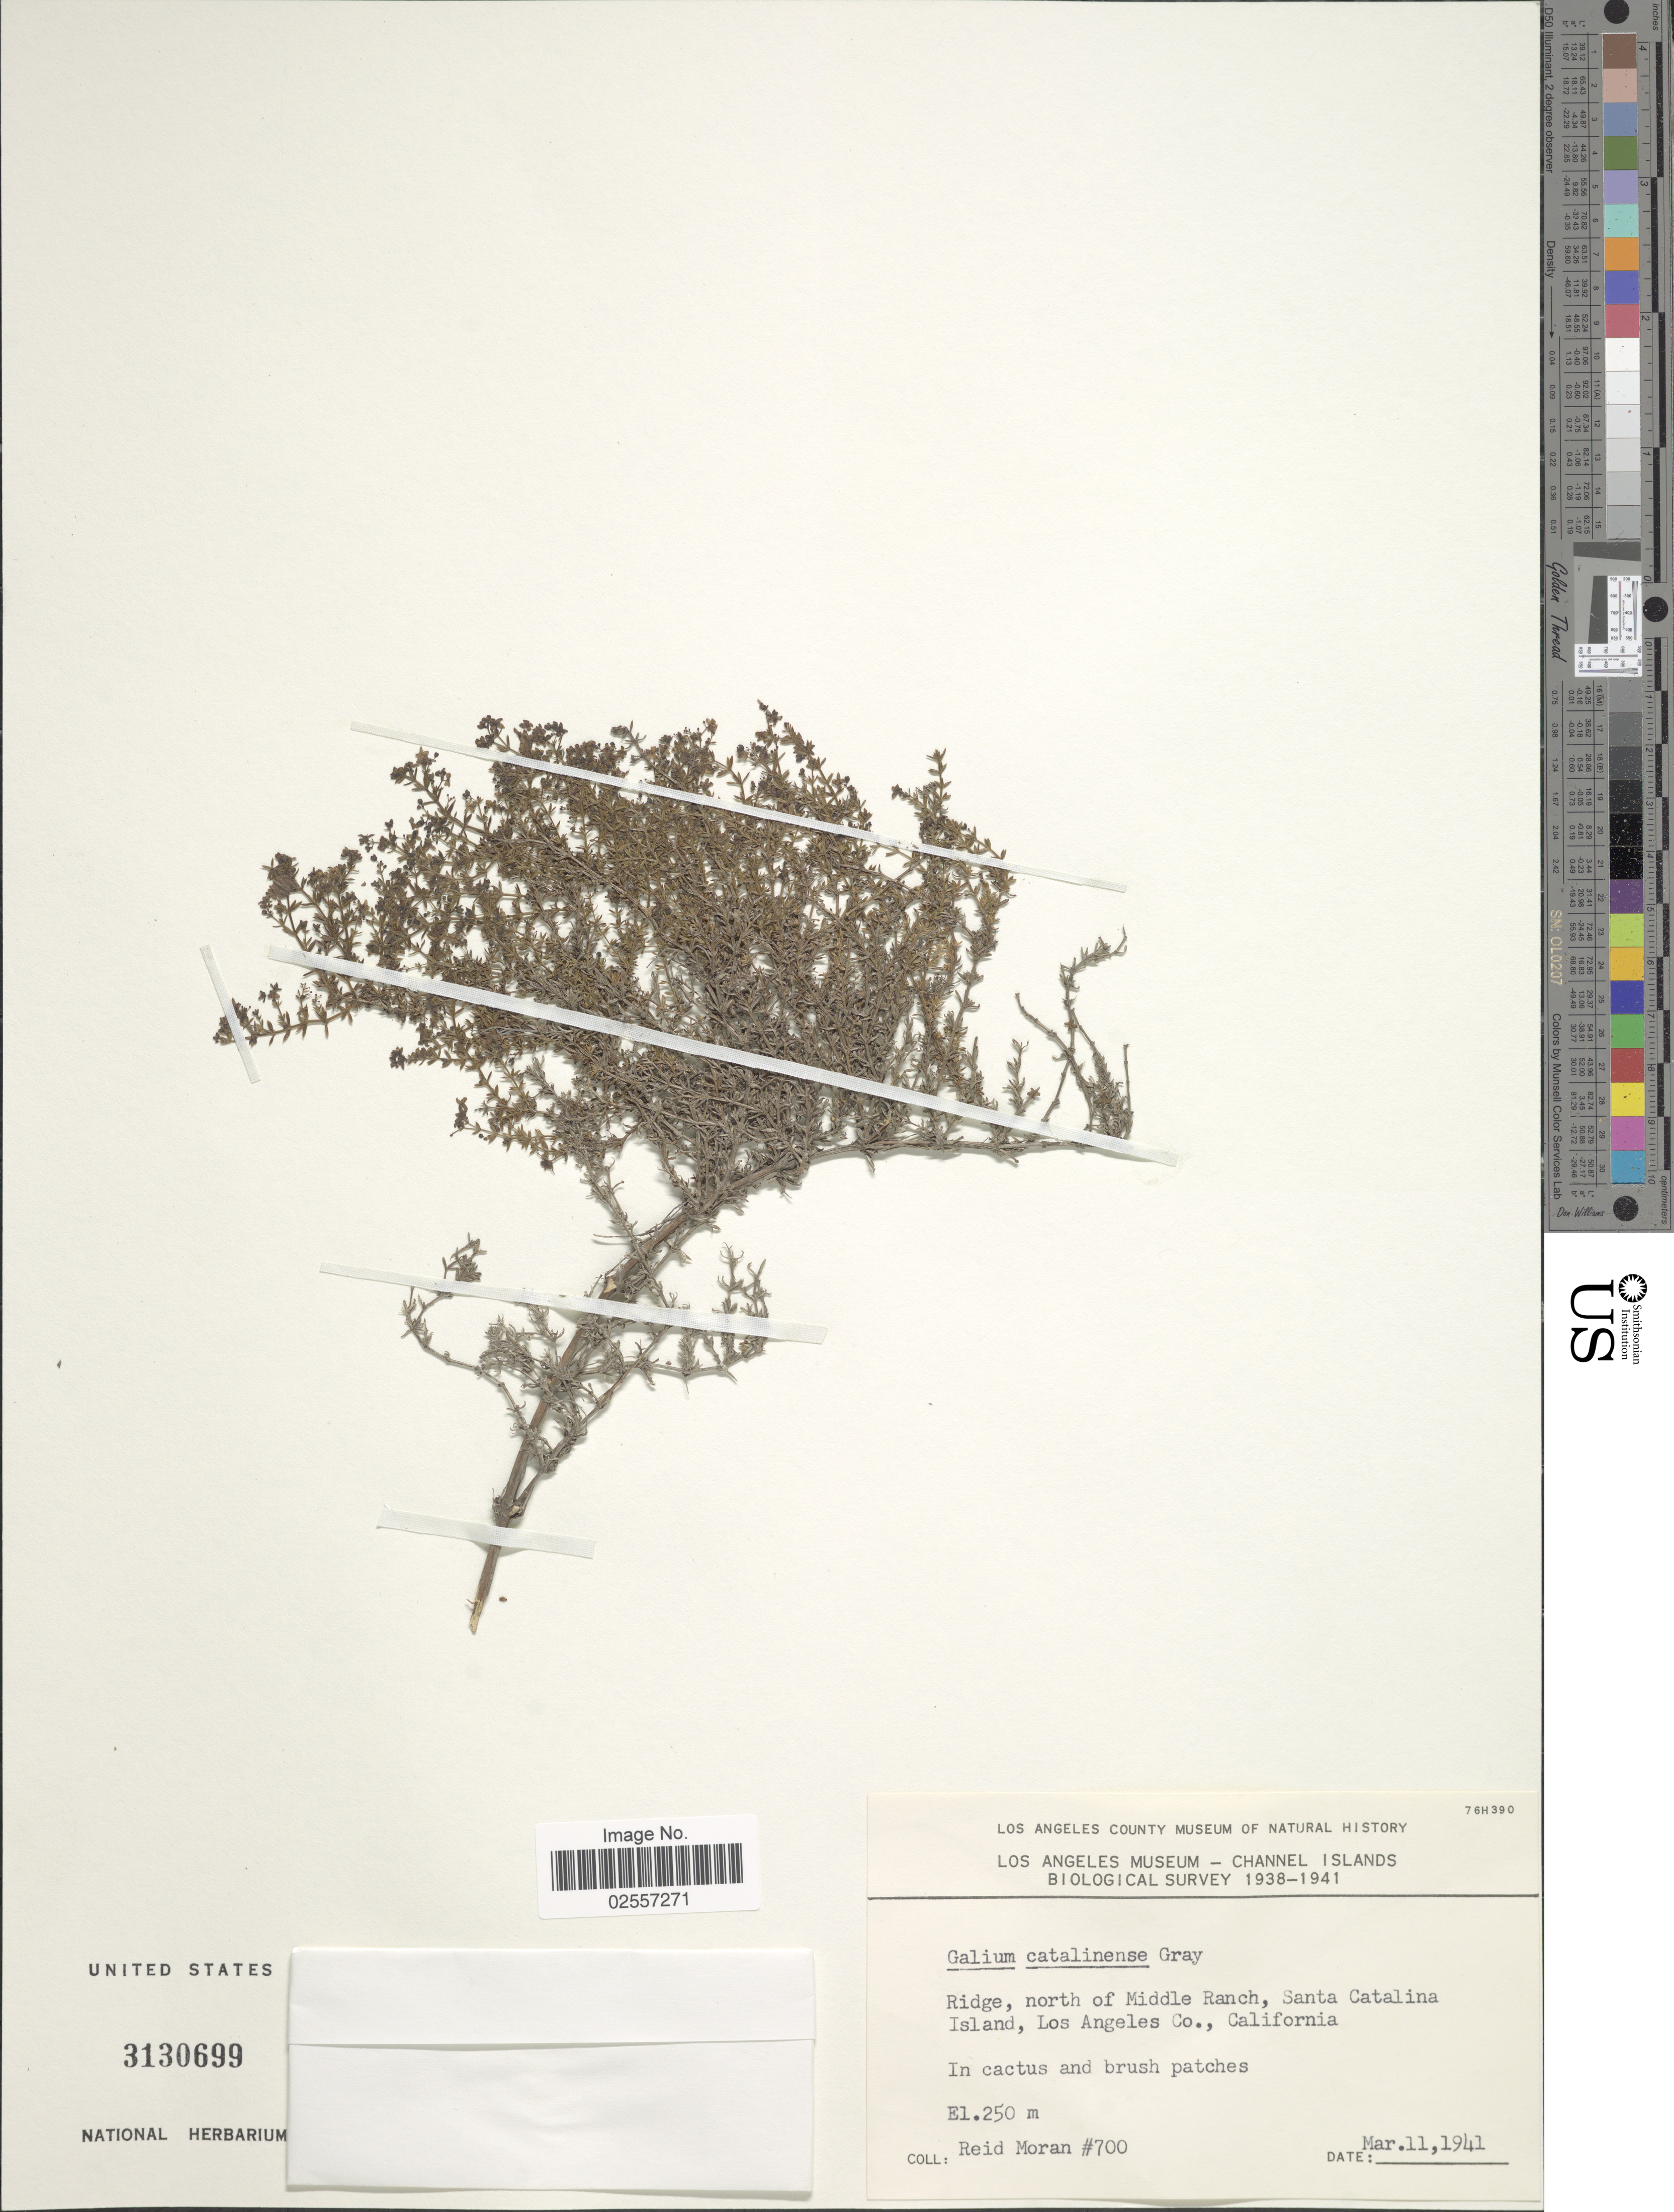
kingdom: Plantae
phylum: Tracheophyta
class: Magnoliopsida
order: Gentianales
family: Rubiaceae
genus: Galium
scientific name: Galium catalinense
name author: A. Gray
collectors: R. V. Moran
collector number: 700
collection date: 1941-03-11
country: United States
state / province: California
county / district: Los Angeles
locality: Channel Islands. Ridge, north of Middle Ranch, Santa Catalina Island, Los Angeles Co.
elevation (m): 250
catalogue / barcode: US 3130699